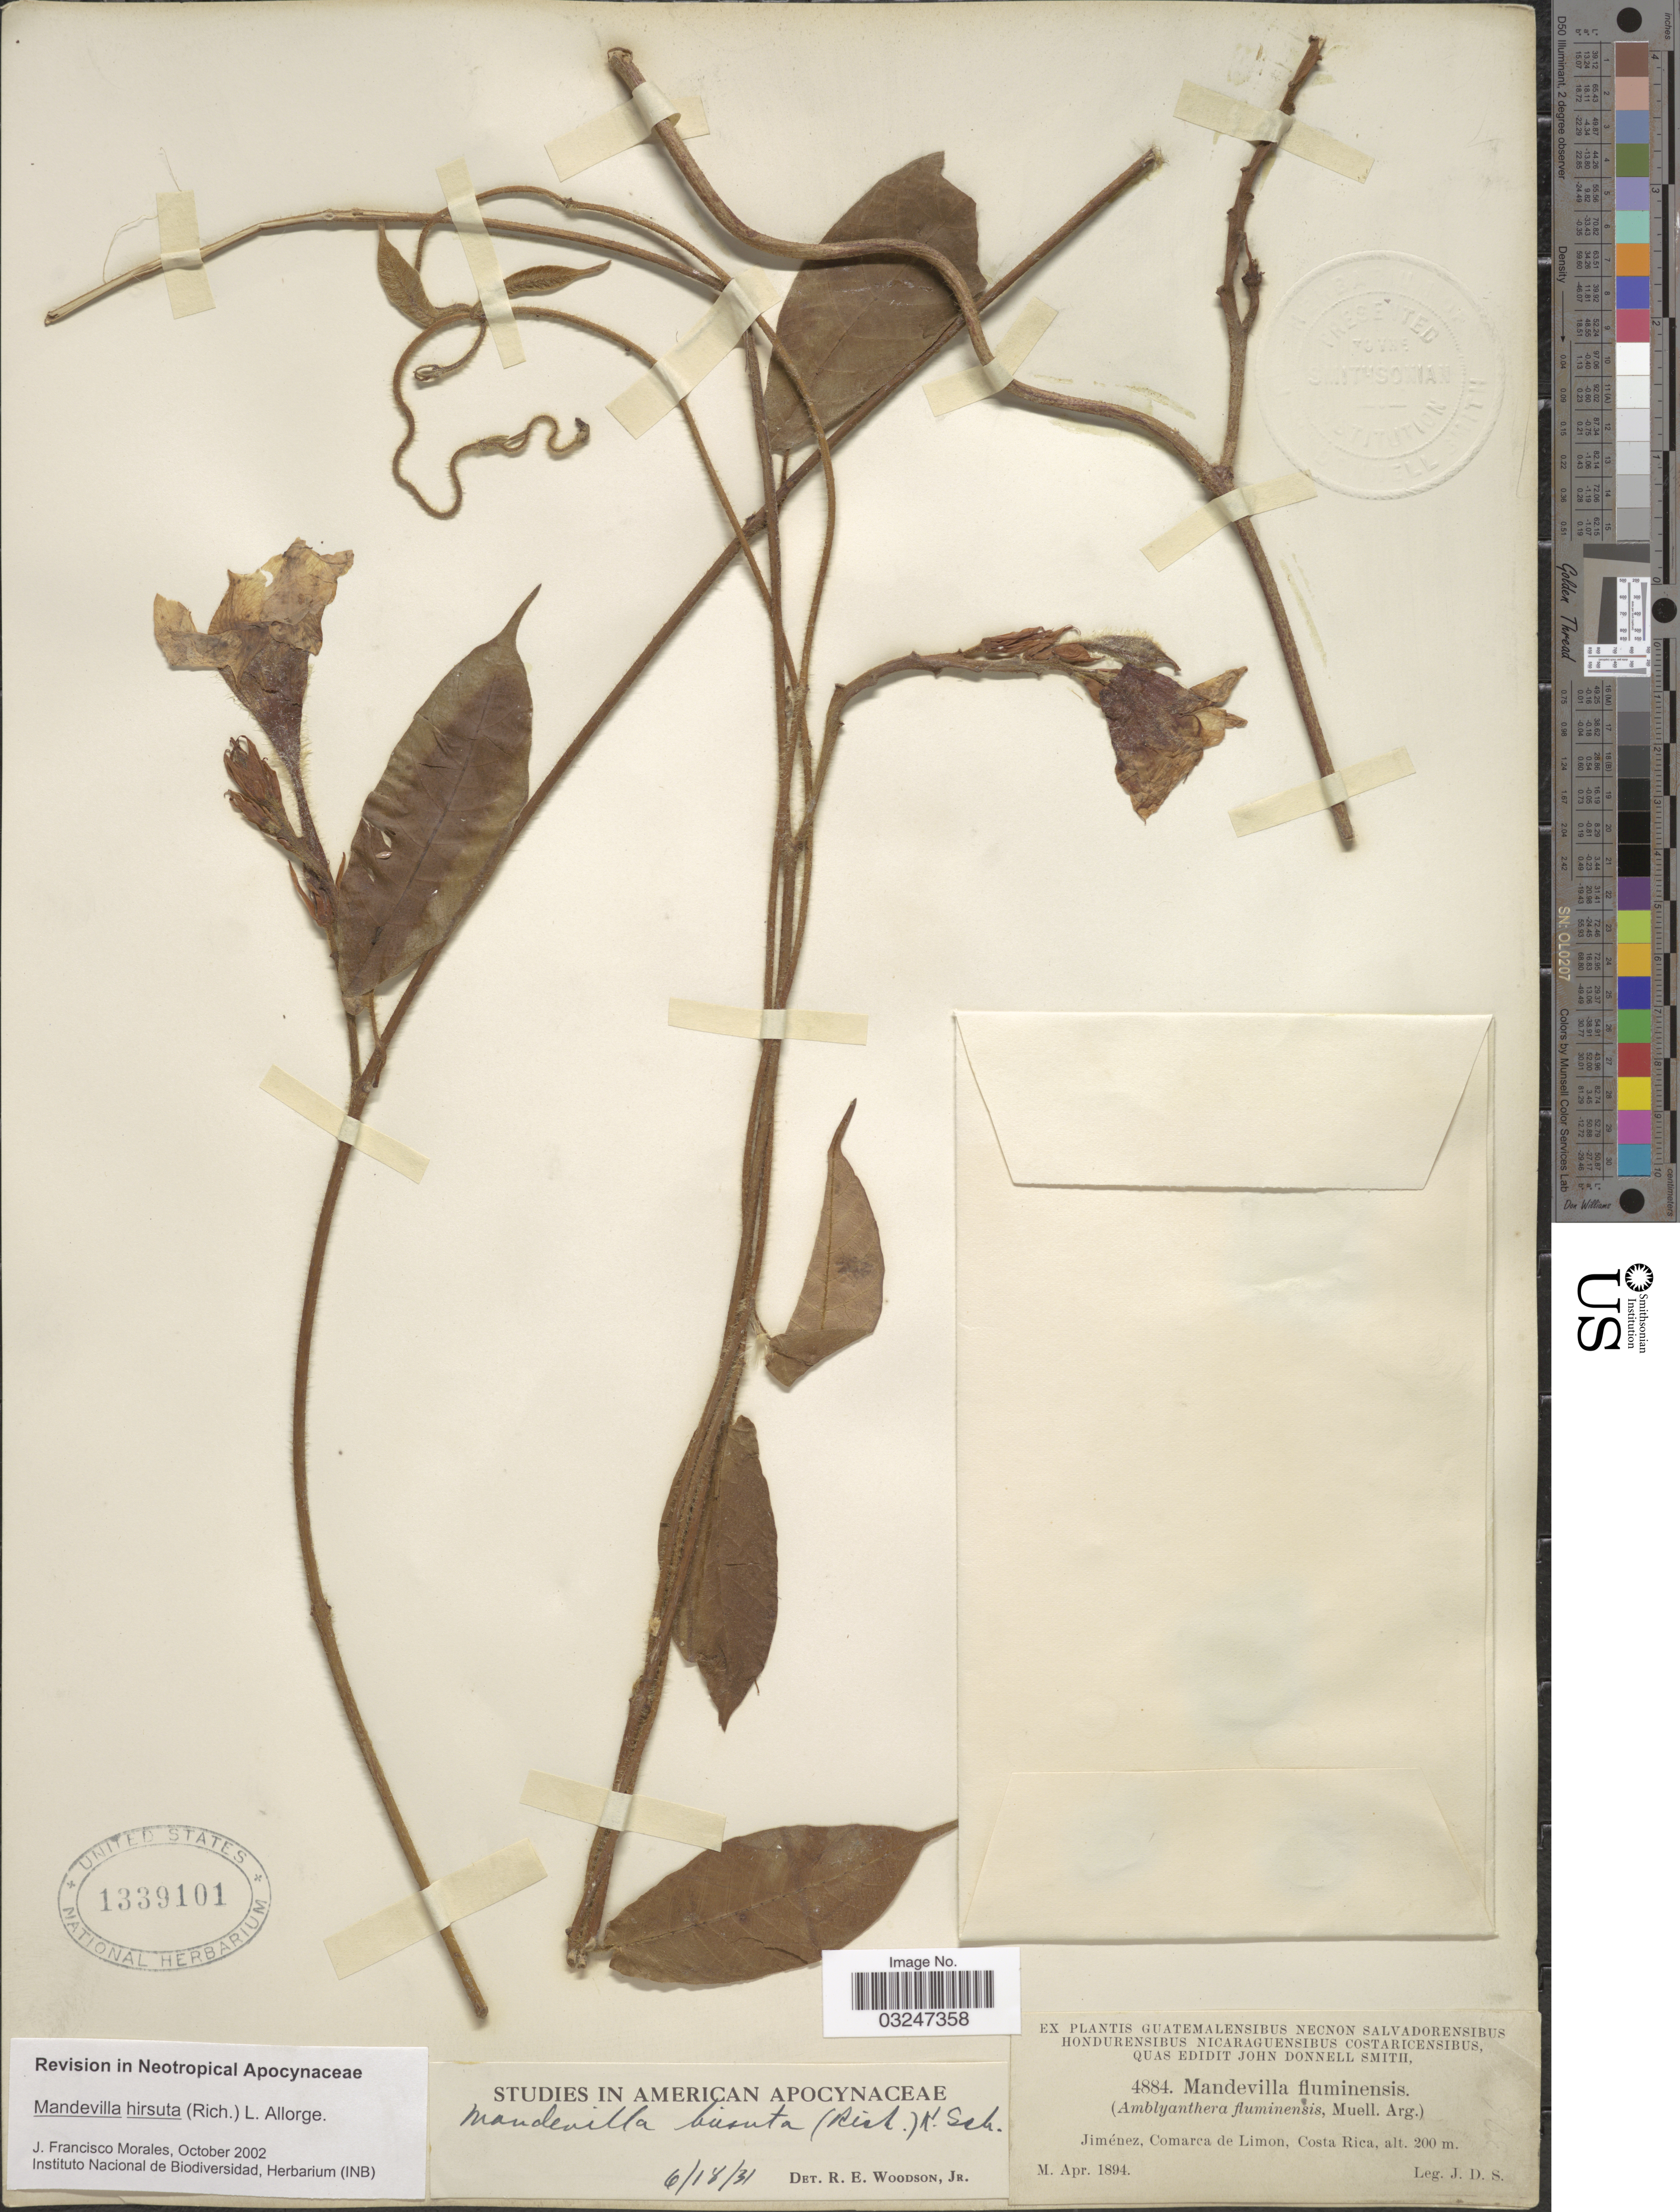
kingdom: Plantae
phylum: Tracheophyta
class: Magnoliopsida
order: Gentianales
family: Apocynaceae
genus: Mandevilla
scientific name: Mandevilla hirsuta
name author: (Rich.) K. Schum.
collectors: J. Donnell Smith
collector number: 4884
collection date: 1894-04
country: Costa Rica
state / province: Limón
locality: Jiménez, Comarca de Limon.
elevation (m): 200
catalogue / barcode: US 1339101